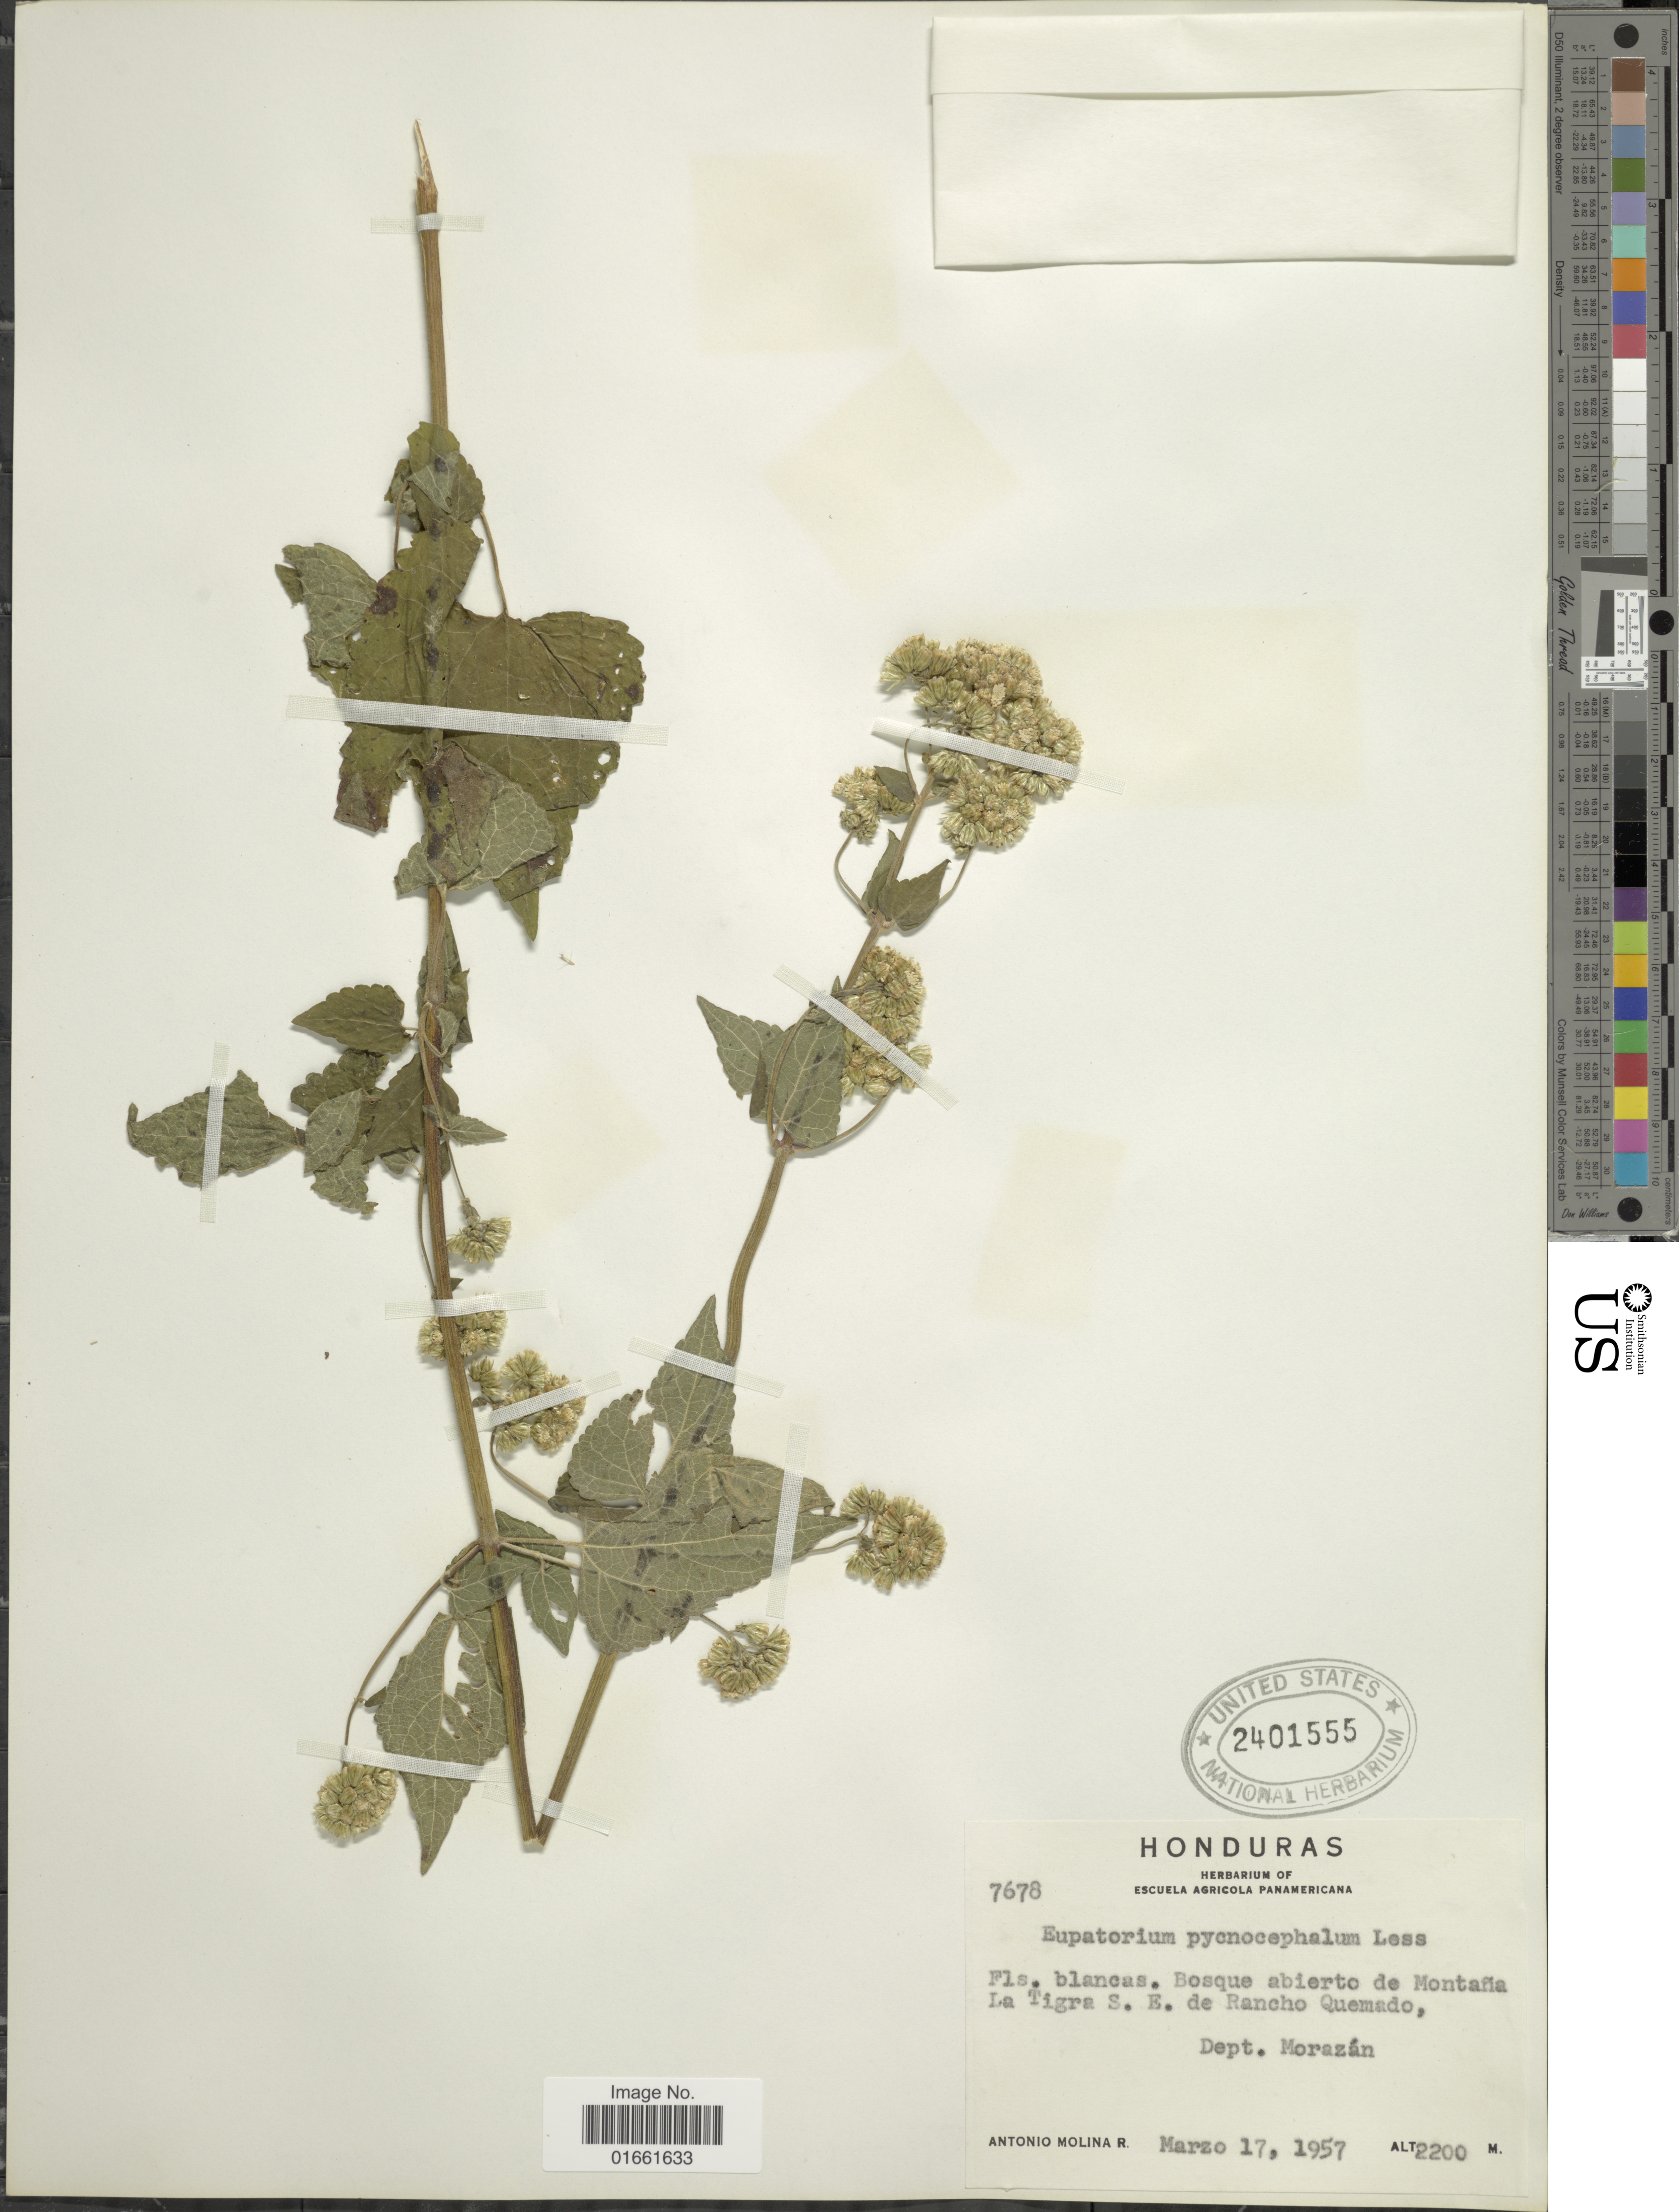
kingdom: Plantae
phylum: Tracheophyta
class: Magnoliopsida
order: Asterales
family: Asteraceae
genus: Fleischmannia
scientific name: Fleischmannia pratensis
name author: (Klatt) R.M. King & H. Rob.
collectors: A. Molina R.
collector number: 7678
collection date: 1957-03-17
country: Honduras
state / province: Fco. Morazán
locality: Bosque abierto de Montana La Tigra S. E. de Rancho Quemado, Dept. Morazan.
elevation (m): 2200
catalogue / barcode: US 2401555